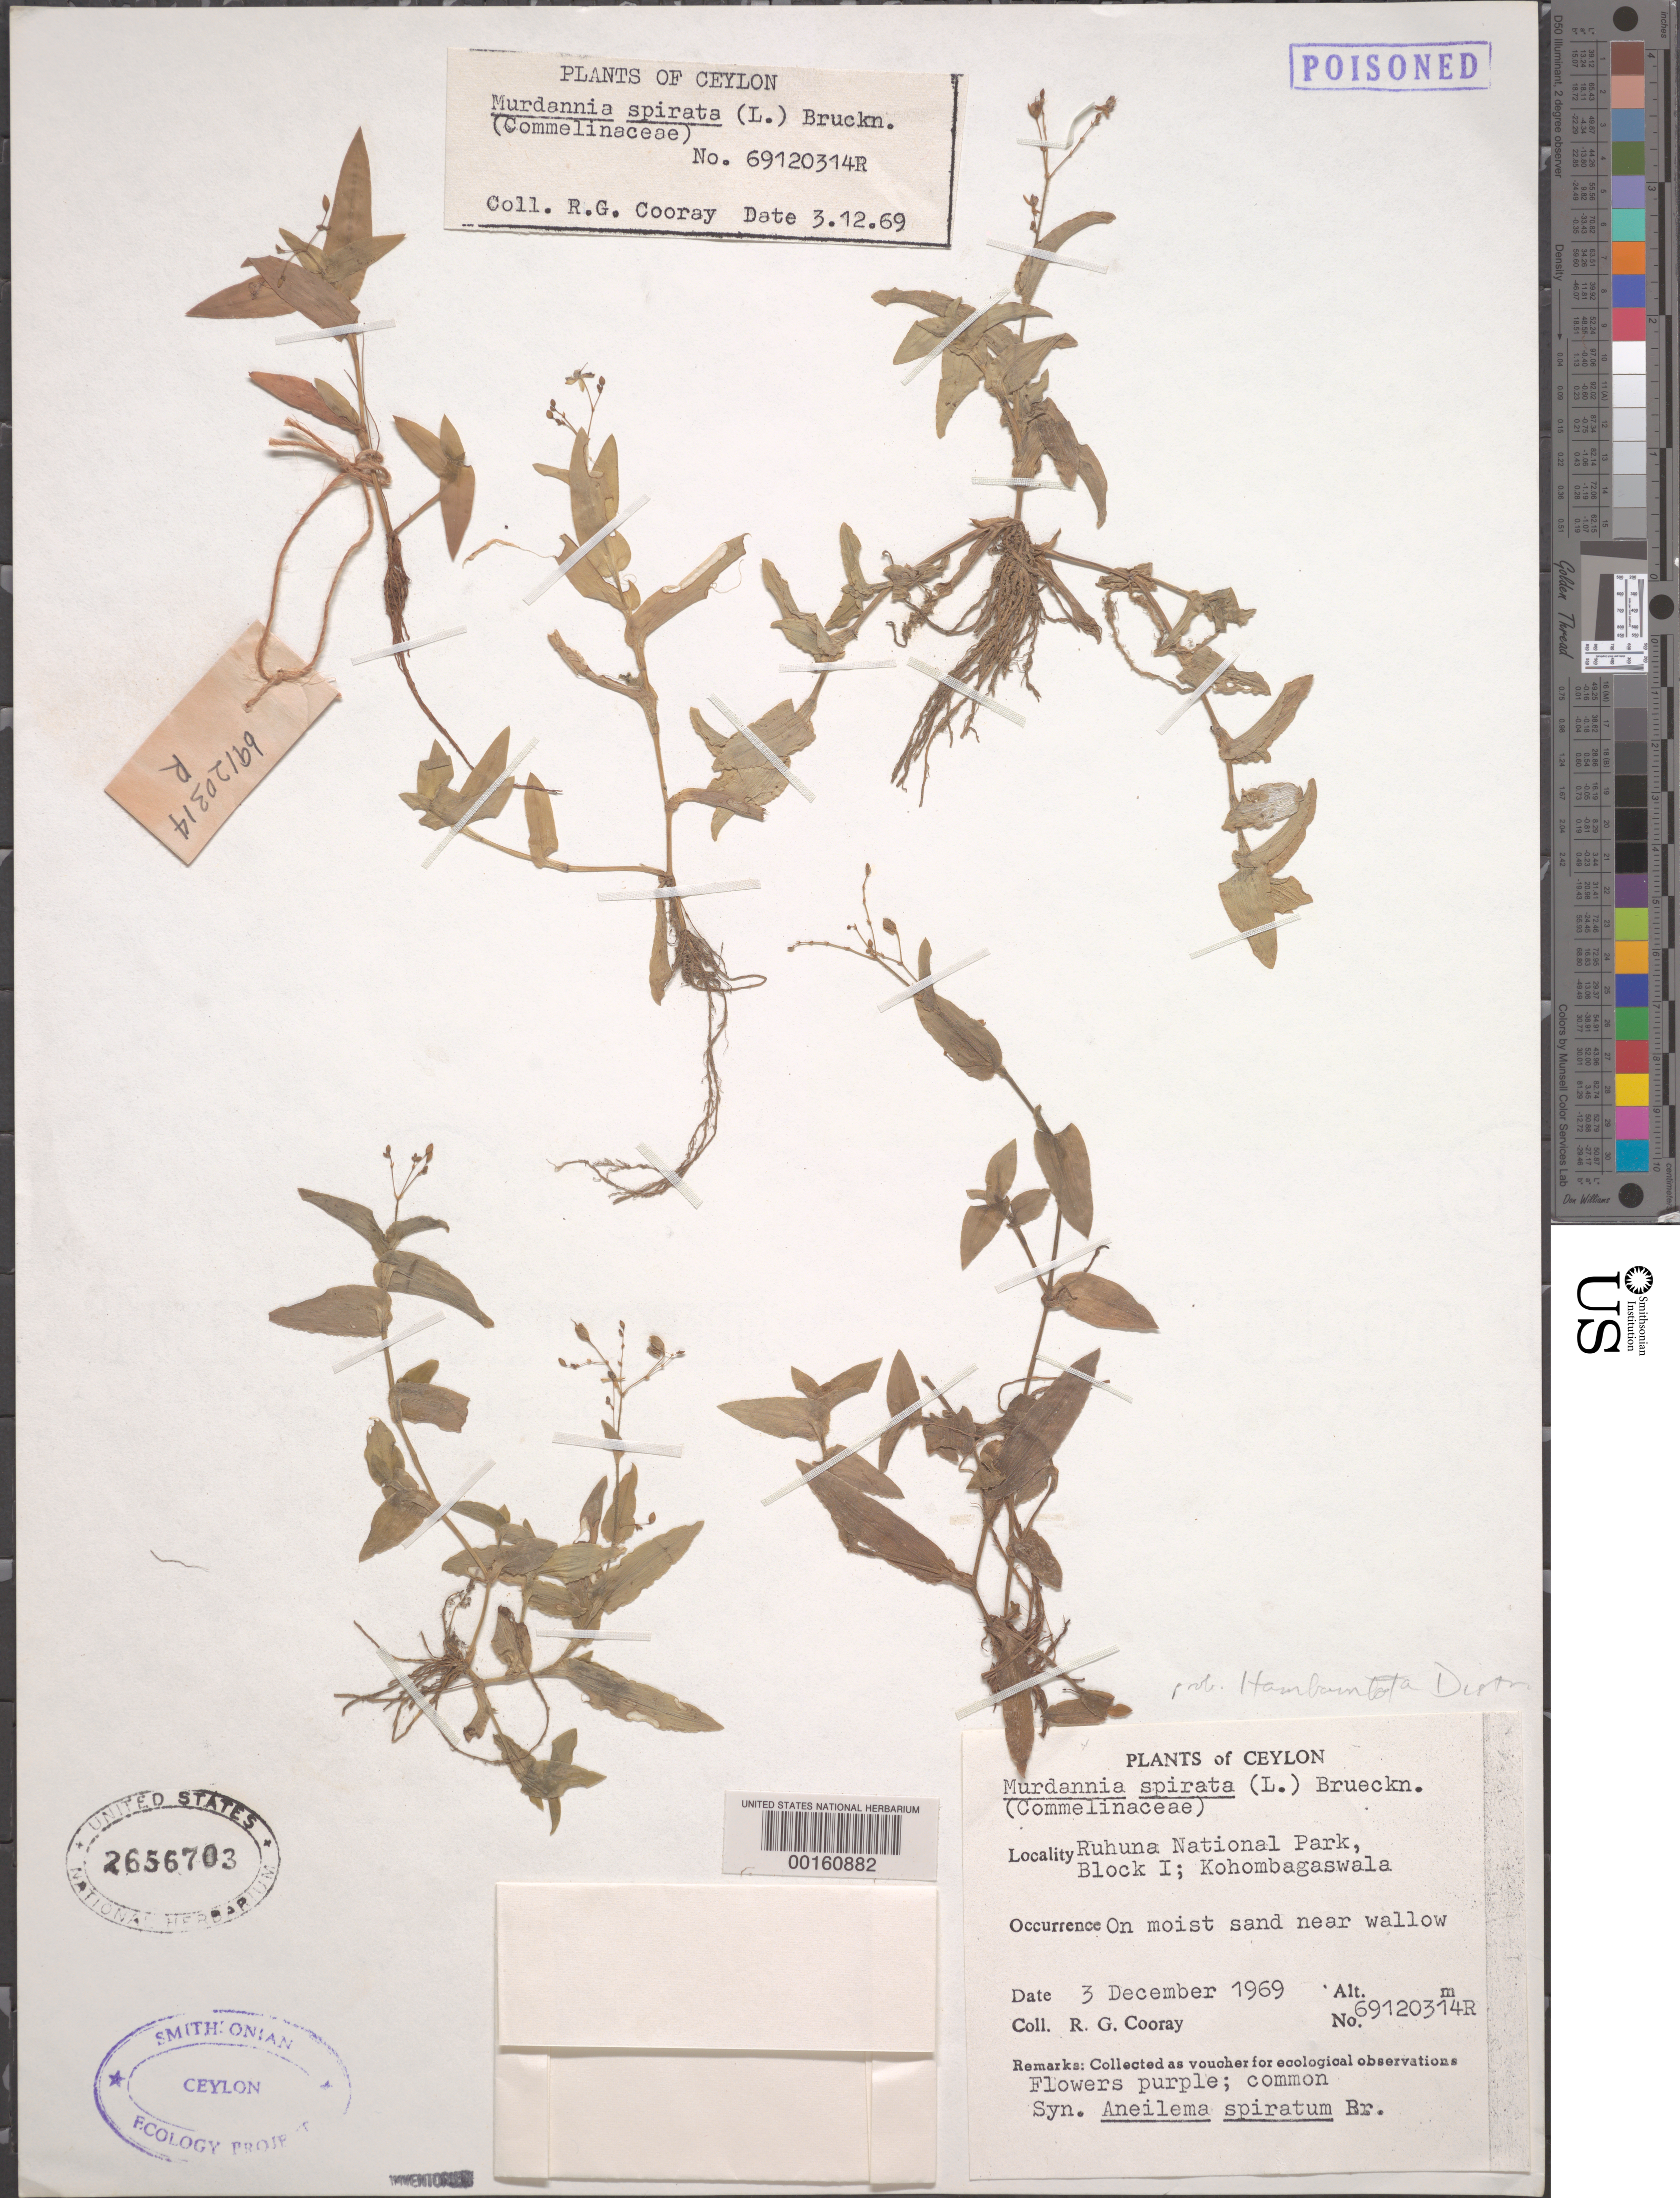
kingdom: Plantae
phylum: Tracheophyta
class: Liliopsida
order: Commelinales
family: Commelinaceae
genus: Murdannia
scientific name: Murdannia spirata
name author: (L.) G. Brückn.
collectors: R. Cooray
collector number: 69120314r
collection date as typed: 03 Dec 1969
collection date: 1969-12-03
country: Sri Lanka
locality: Ruhuna national park, kohombagaswala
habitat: Moist sand near wallow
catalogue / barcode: US 2656703